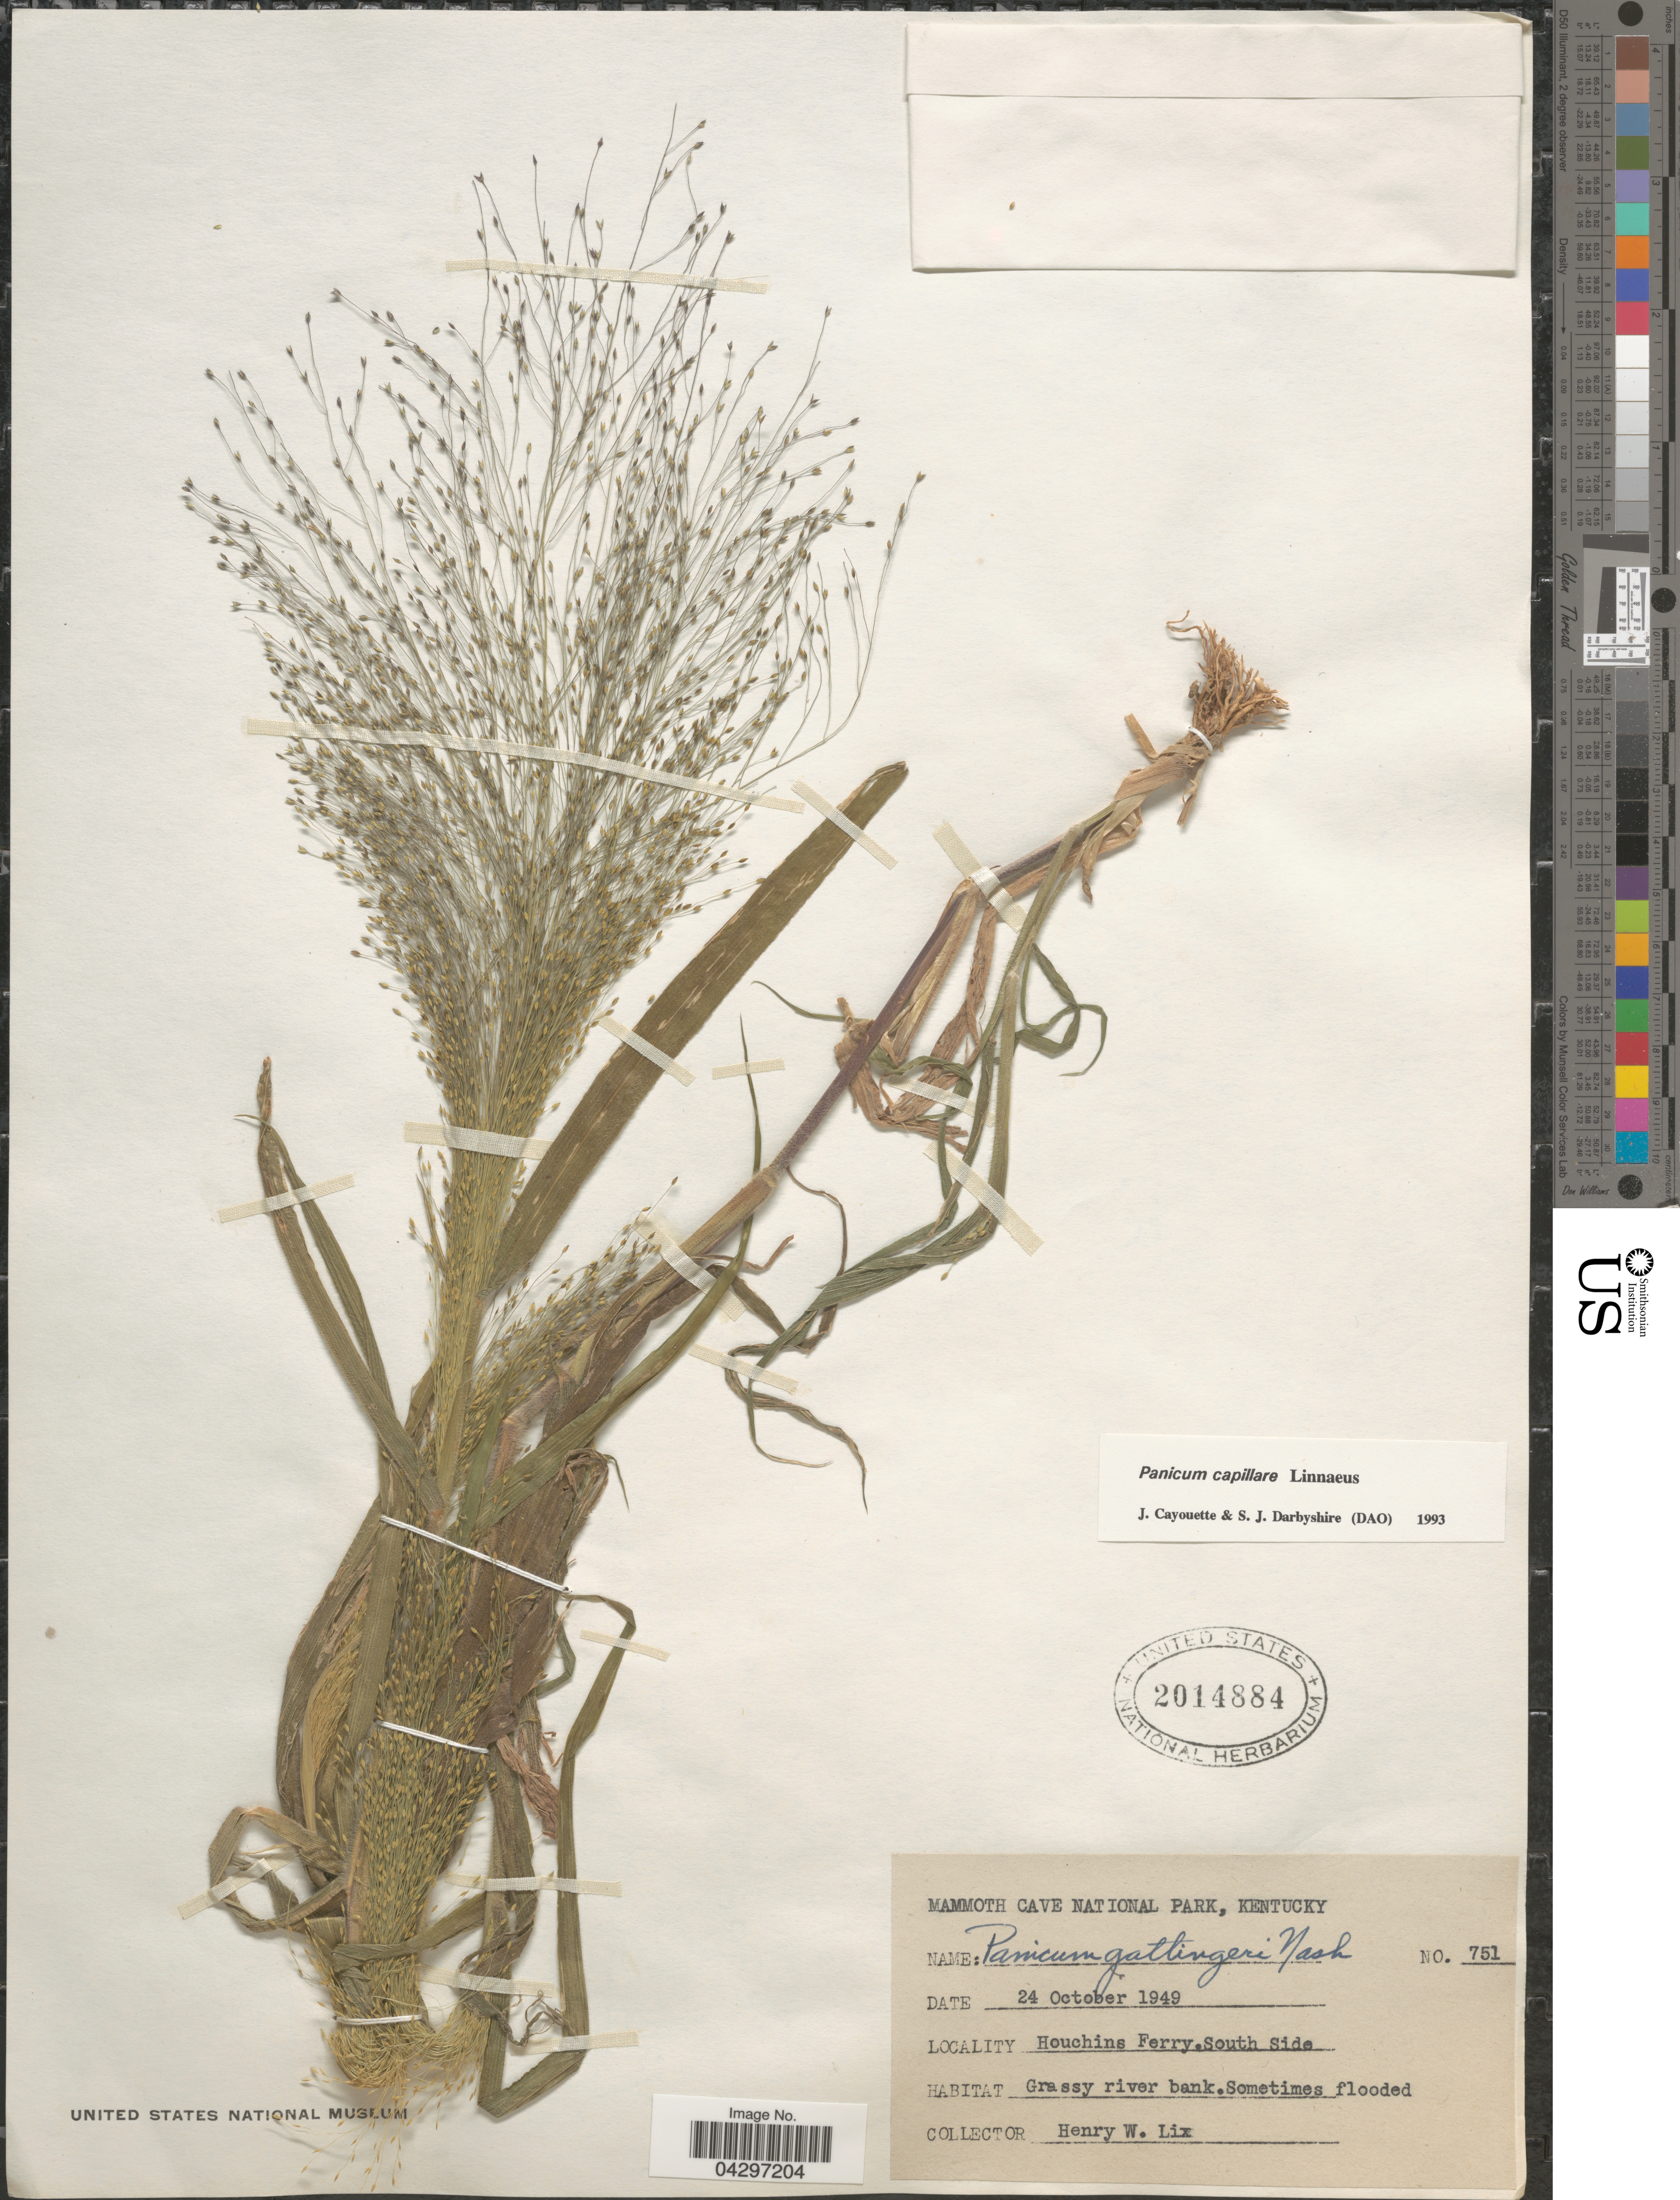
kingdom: Plantae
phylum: Tracheophyta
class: Liliopsida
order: Poales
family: Poaceae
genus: Panicum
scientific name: Panicum capillare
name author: L.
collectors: H. W. Lix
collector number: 751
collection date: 1949-10-24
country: United States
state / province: Kentucky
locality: Mammoth Cave National Park. Houchins Ferry. South Side.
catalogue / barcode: US 2014884